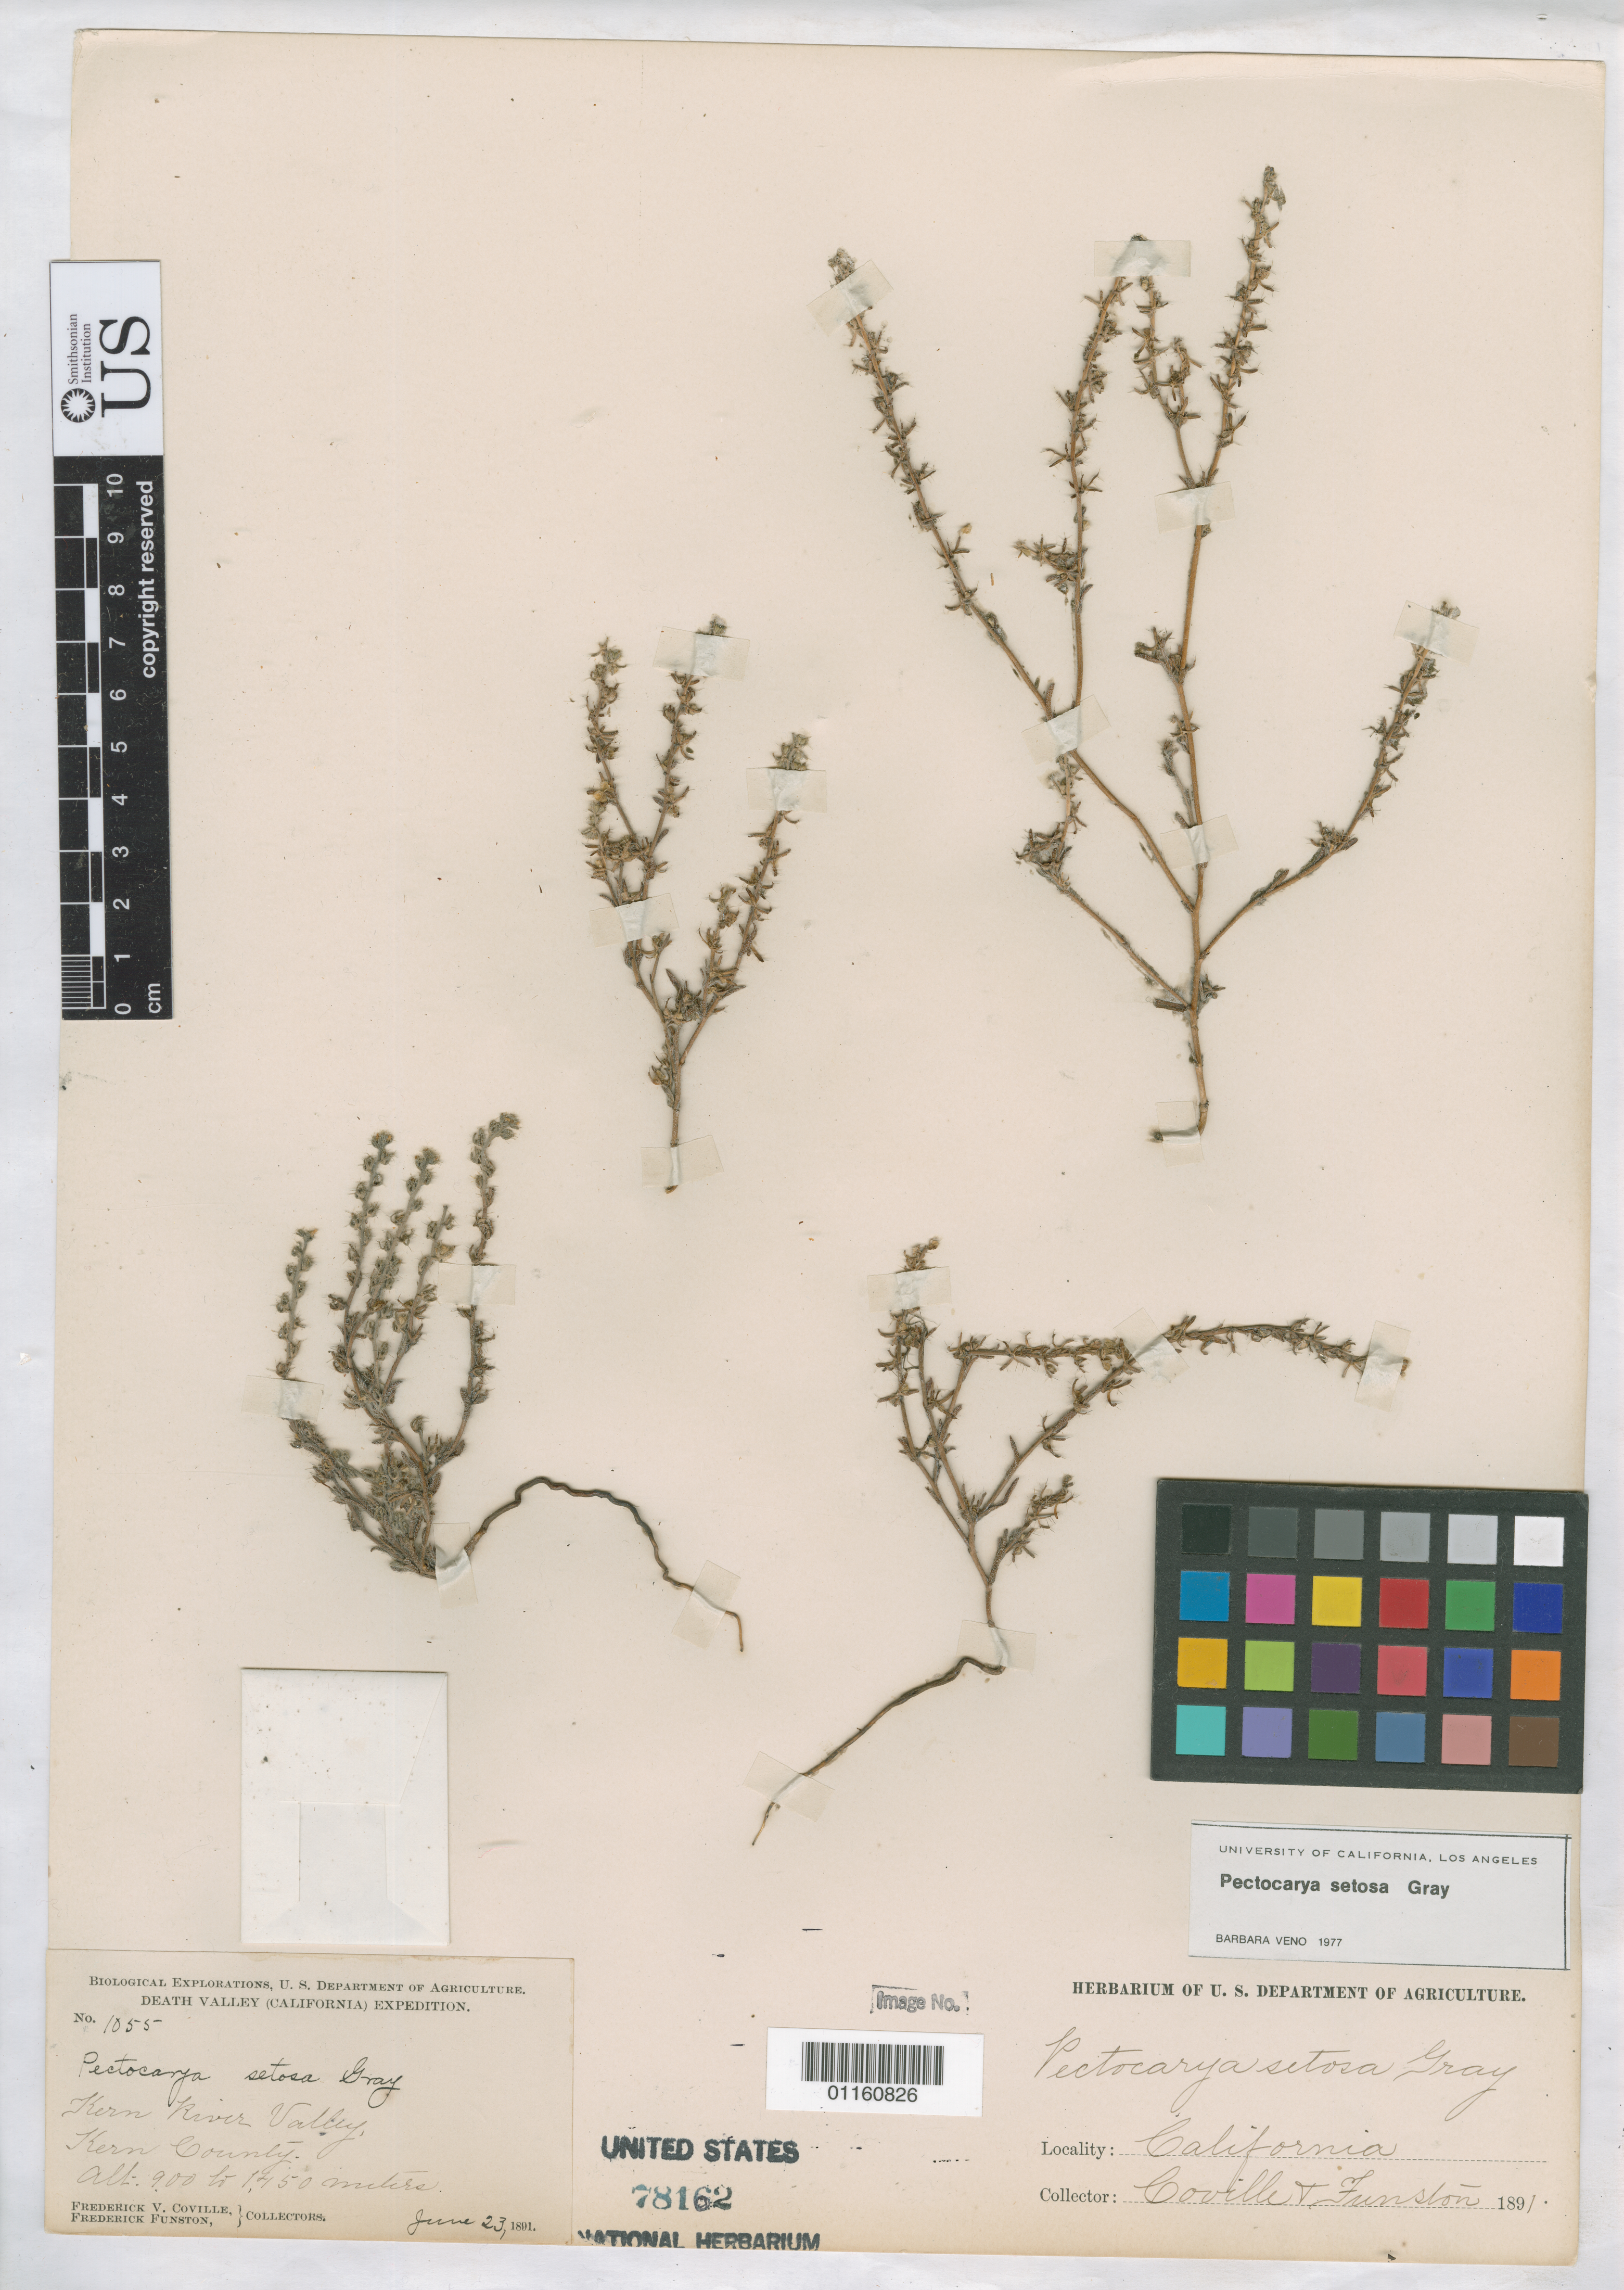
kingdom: Plantae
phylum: Tracheophyta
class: Magnoliopsida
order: Boraginales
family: Boraginaceae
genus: Pectocarya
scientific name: Pectocarya setosa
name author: A. Gray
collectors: F. V. Coville & F. Funston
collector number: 1055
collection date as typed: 23 Jun 1891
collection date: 1891-06-23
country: United States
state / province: California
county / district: Kern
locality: Kern River Valley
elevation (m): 900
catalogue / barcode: US 78162